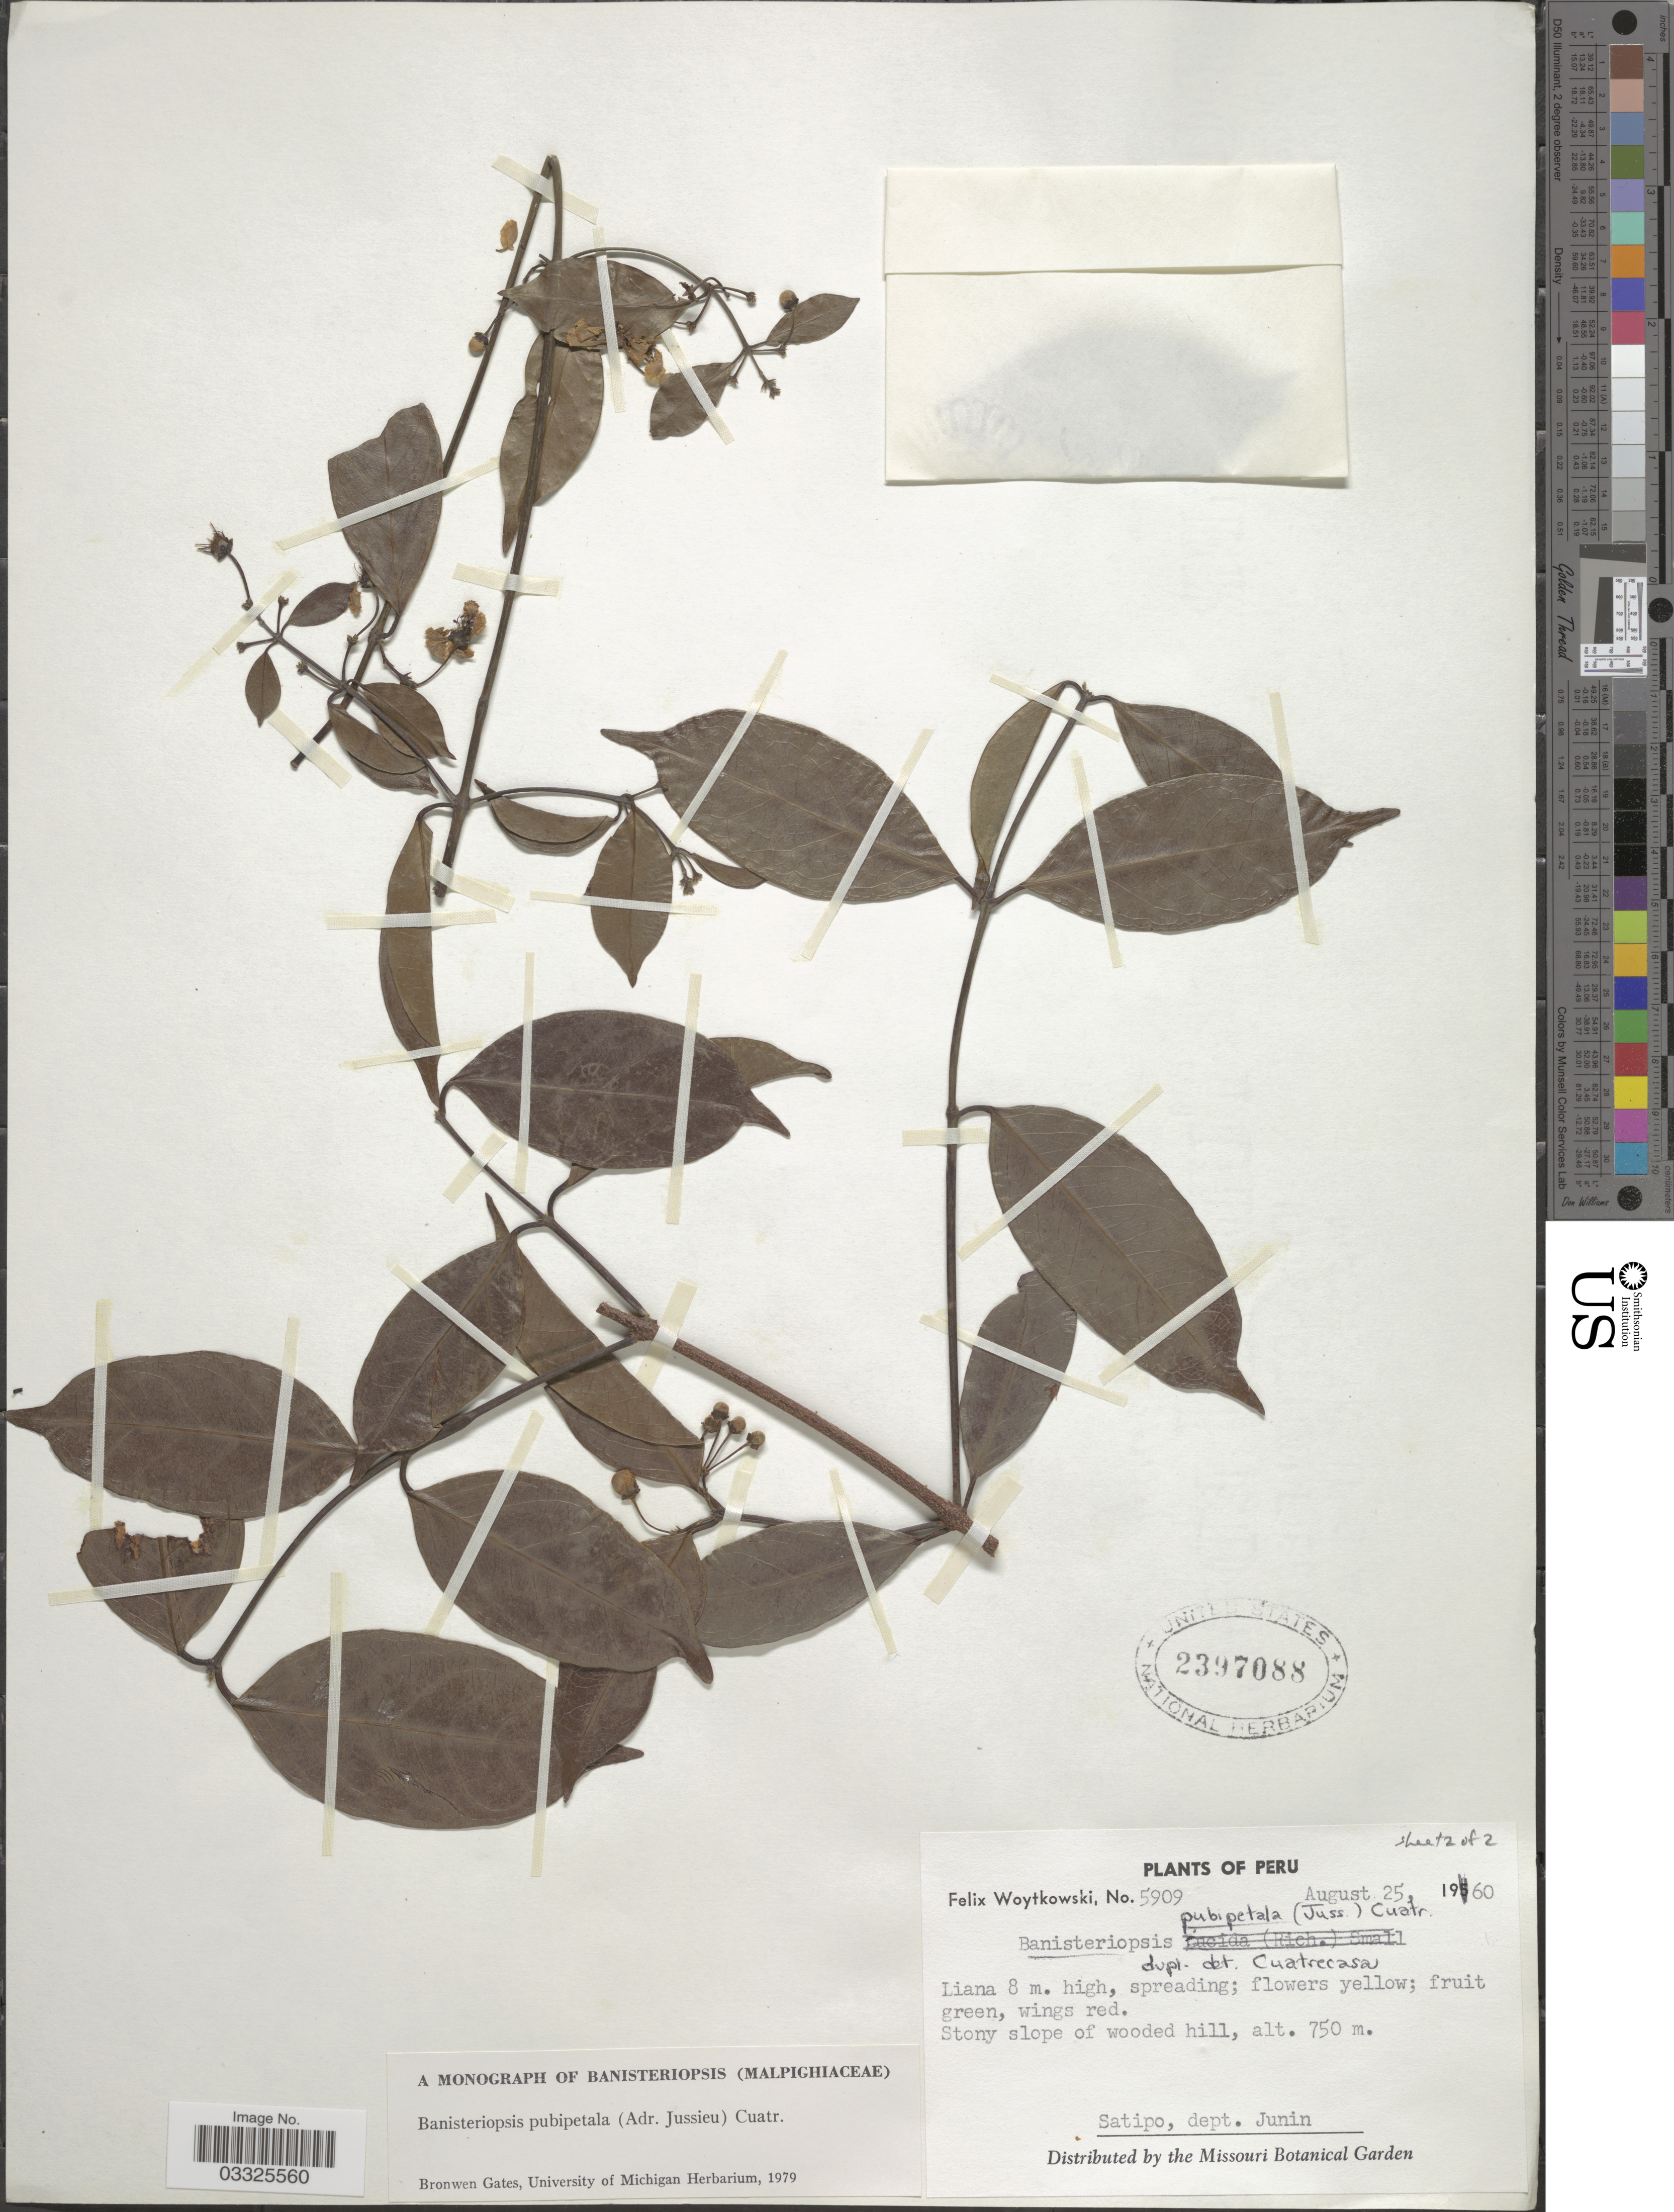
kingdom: Plantae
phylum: Tracheophyta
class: Magnoliopsida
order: Malpighiales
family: Malpighiaceae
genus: Banisteriopsis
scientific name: Banisteriopsis pubipetala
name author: (A. Juss.) Cuatrec.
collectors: F. Woytkowski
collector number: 5909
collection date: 1960-08-25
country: Peru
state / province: Junín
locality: Satipo, dept. Junin.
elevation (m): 750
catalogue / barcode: US 2397088